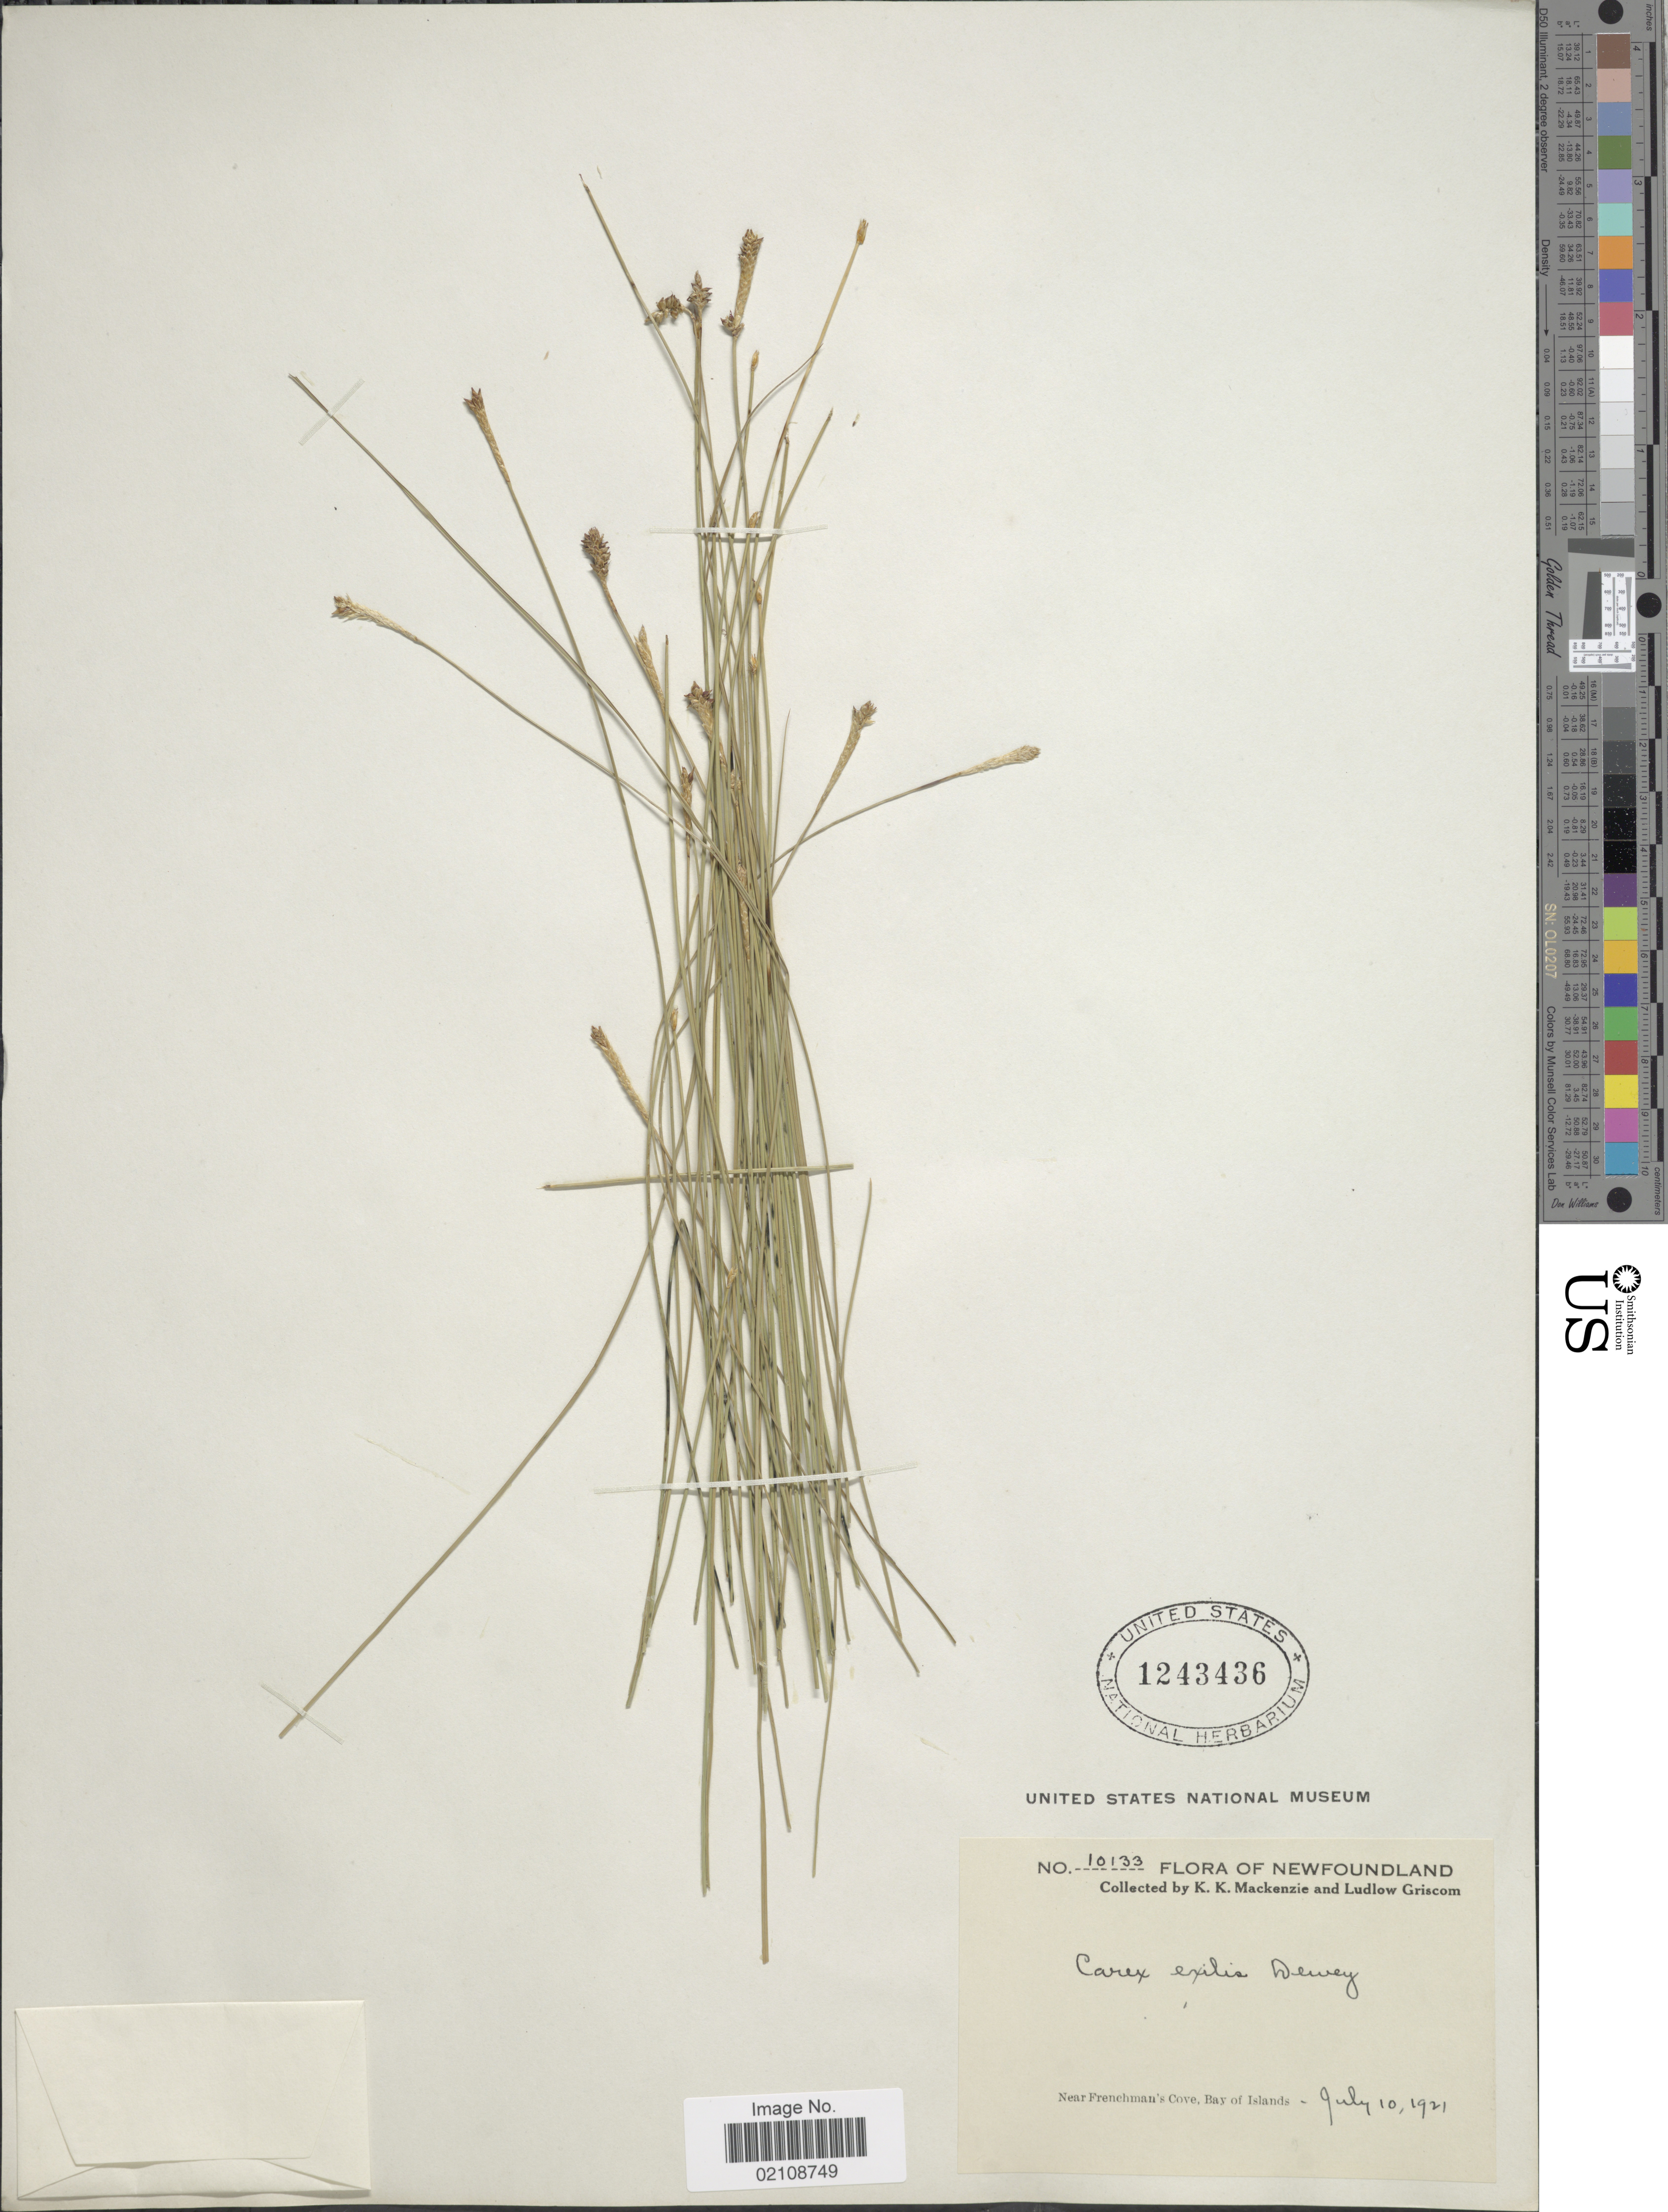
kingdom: Plantae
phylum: Tracheophyta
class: Liliopsida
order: Poales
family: Cyperaceae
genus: Carex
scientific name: Carex exilis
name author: Dewey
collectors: K. K. Mackenzie & L. Griscom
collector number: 10133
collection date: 1921-07-10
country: Canada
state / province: Newfoundland and Labrador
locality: Near Frenchman's Cove, Bay of Islands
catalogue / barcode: US 1243436